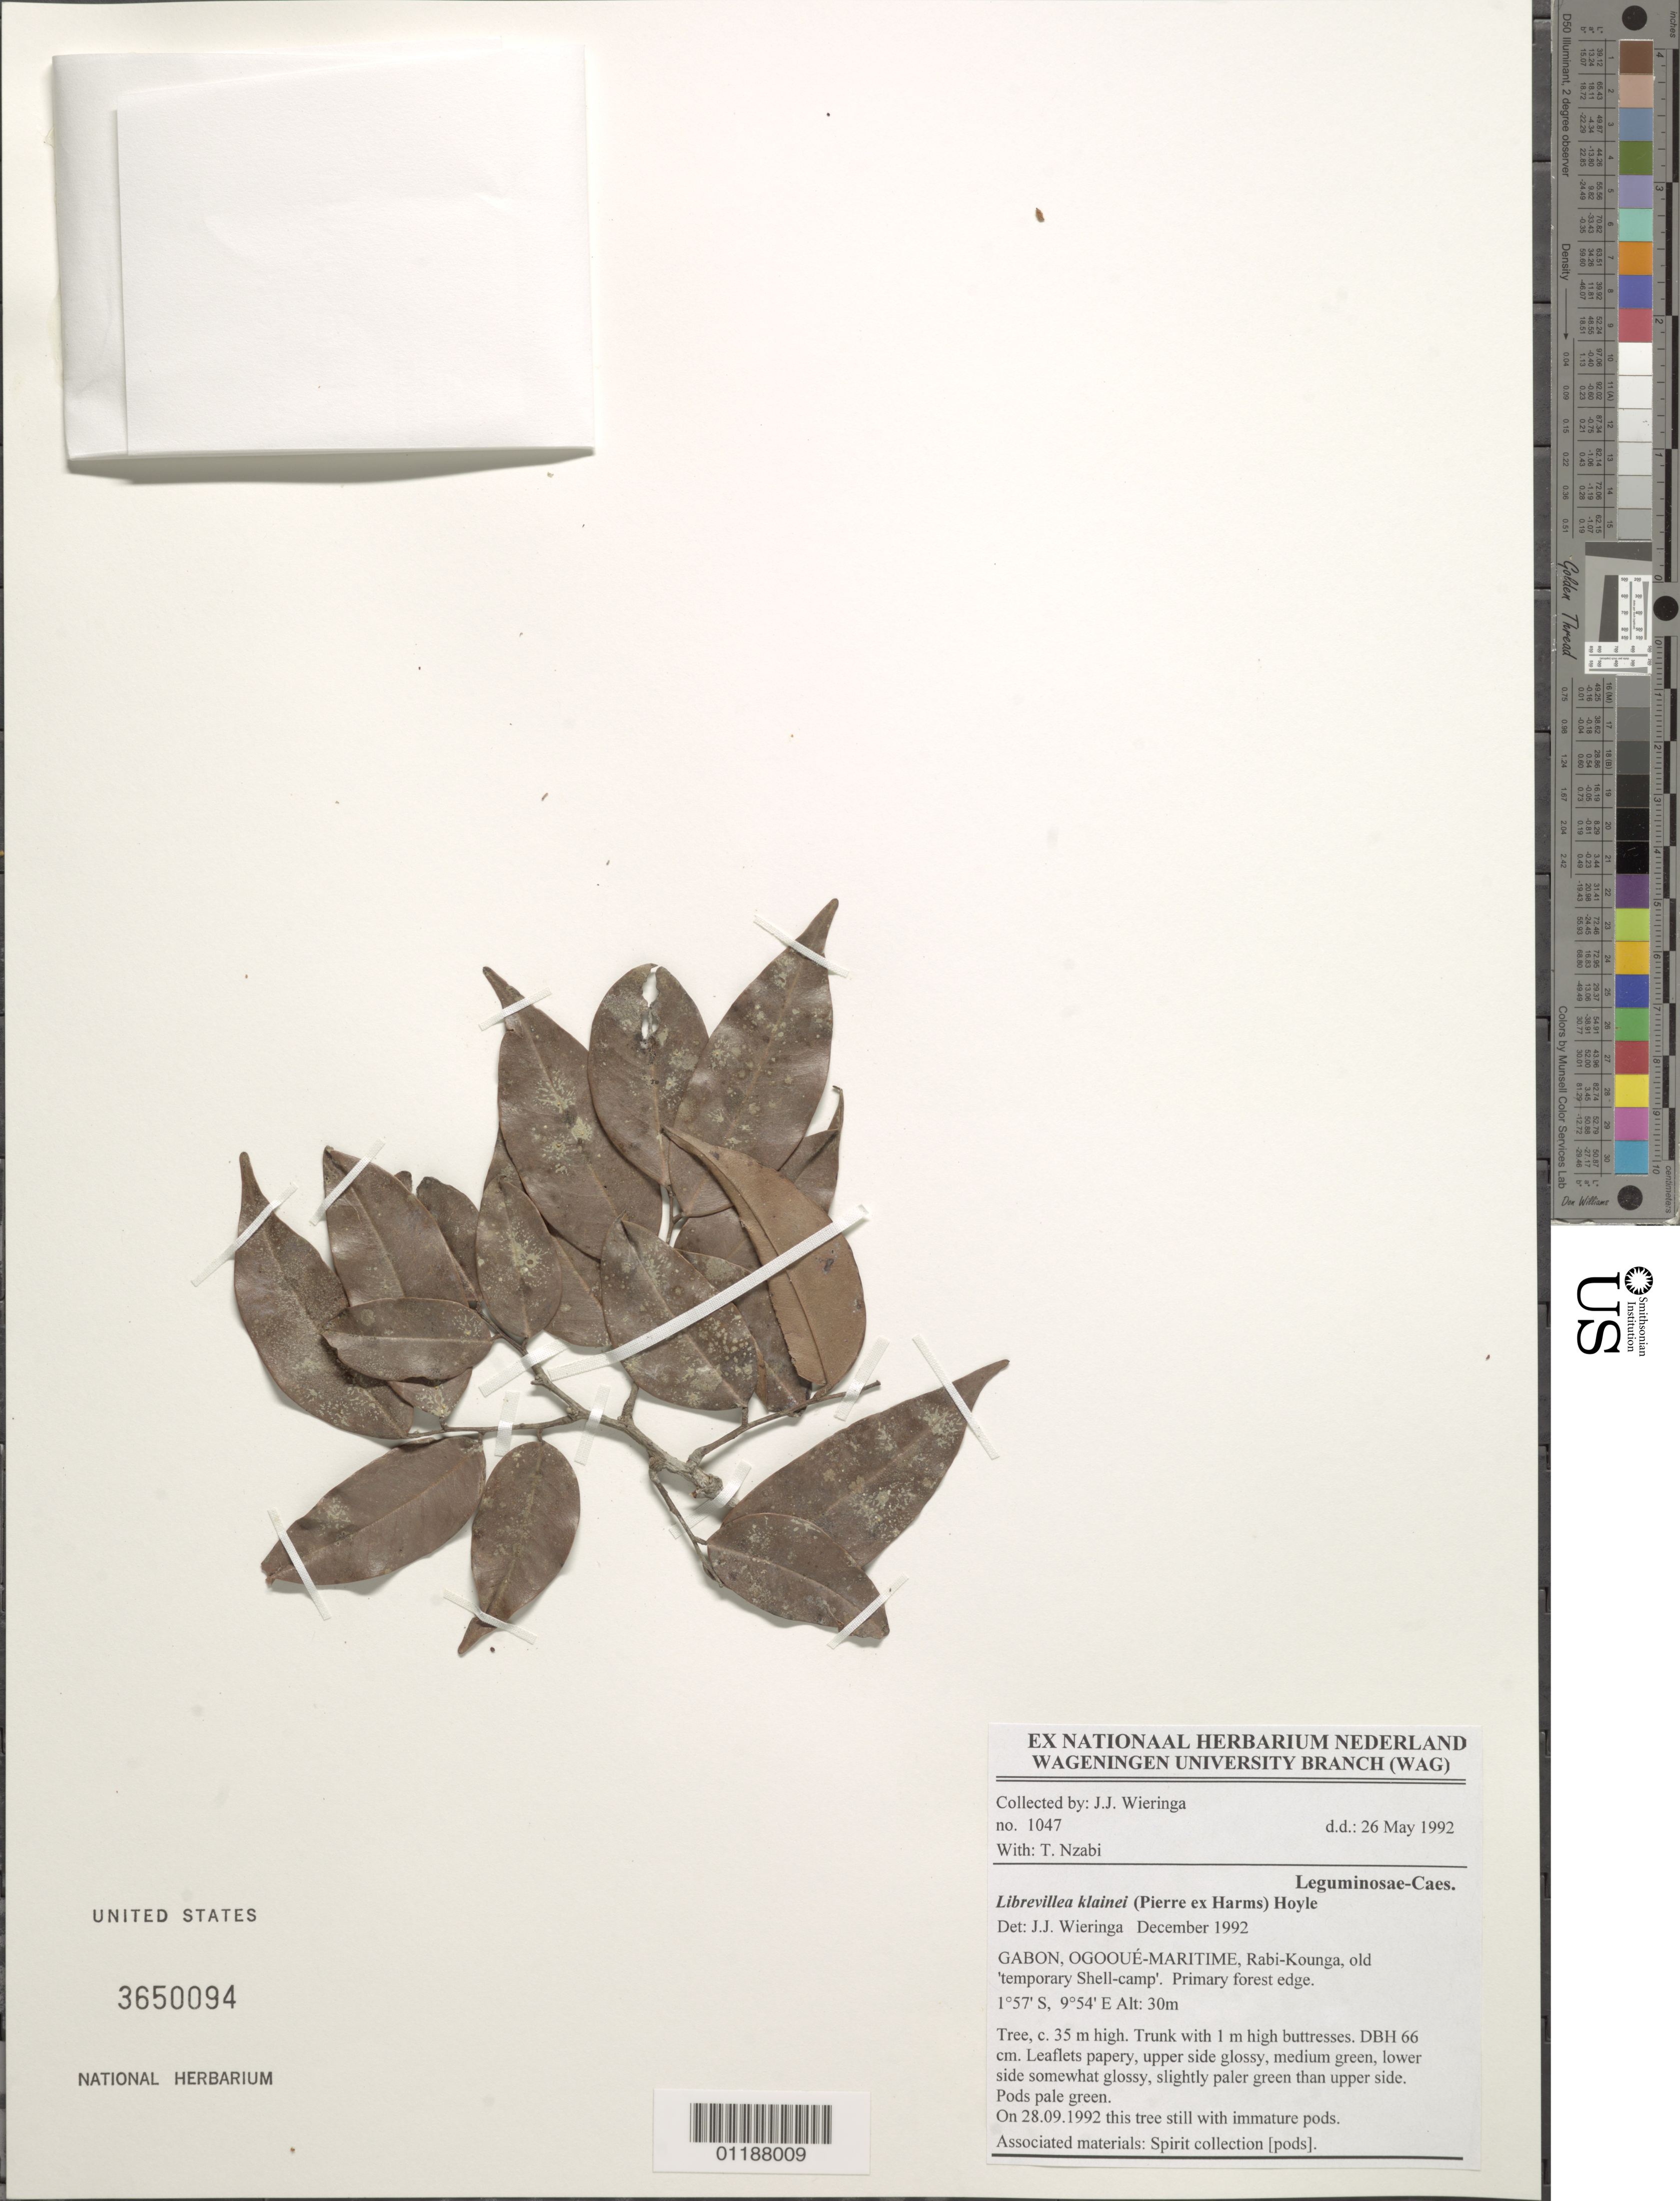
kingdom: Plantae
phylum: Tracheophyta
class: Magnoliopsida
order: Fabales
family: Fabaceae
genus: Librevillea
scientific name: Librevillea klainei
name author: (Pierre ex Harms) Hoyle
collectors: J. J. Wieringa & T. Nzabi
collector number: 1047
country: Gabon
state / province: Ogooué-maritime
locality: Rabi-Kounga, old 'temporary Shell-camp'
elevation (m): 30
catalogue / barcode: US 3650094